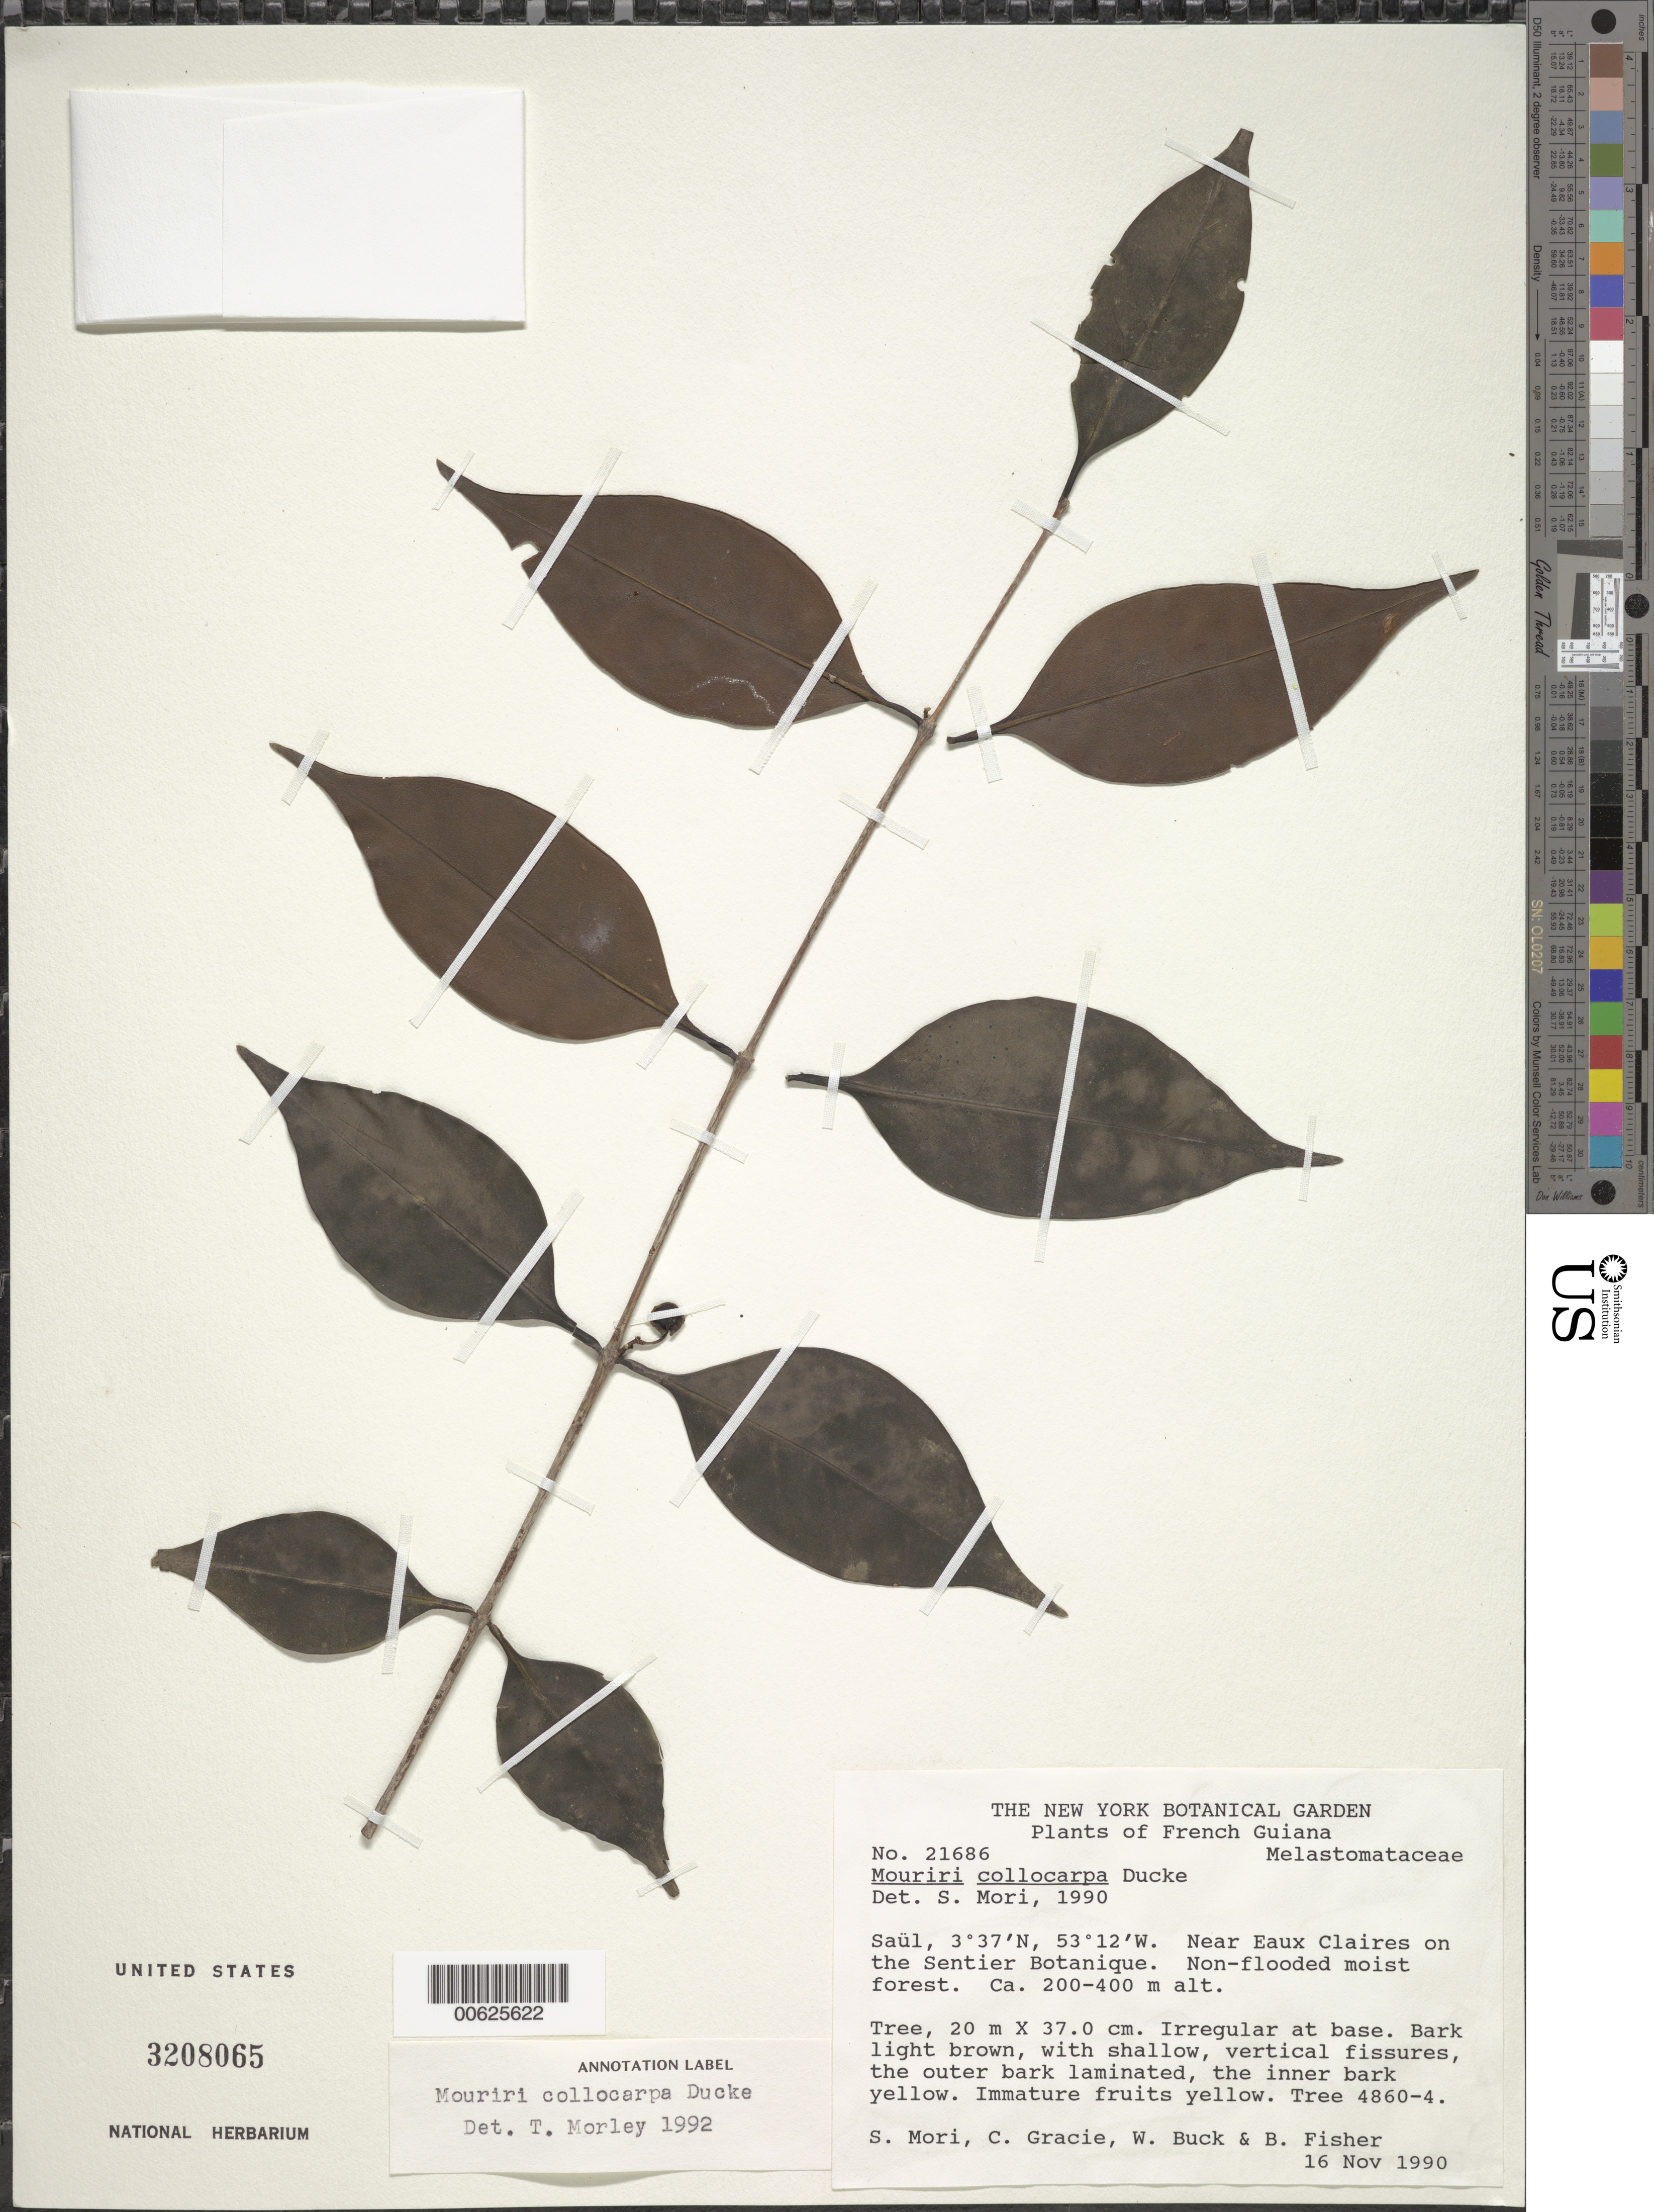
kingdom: Plantae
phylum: Tracheophyta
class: Magnoliopsida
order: Myrtales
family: Melastomataceae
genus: Mouriri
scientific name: Mouriri collocarpa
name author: Ducke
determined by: Morley, T.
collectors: S. Mori, C. A. Gracie, W. Buck & B. Fisher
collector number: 21686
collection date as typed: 16-Nov-90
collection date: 1990-11-16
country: French Guiana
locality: Saül, vicinity of Eaux Claires, on the Sentier Botanique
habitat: Non-flooded moist forest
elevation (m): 200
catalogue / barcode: US 3208065